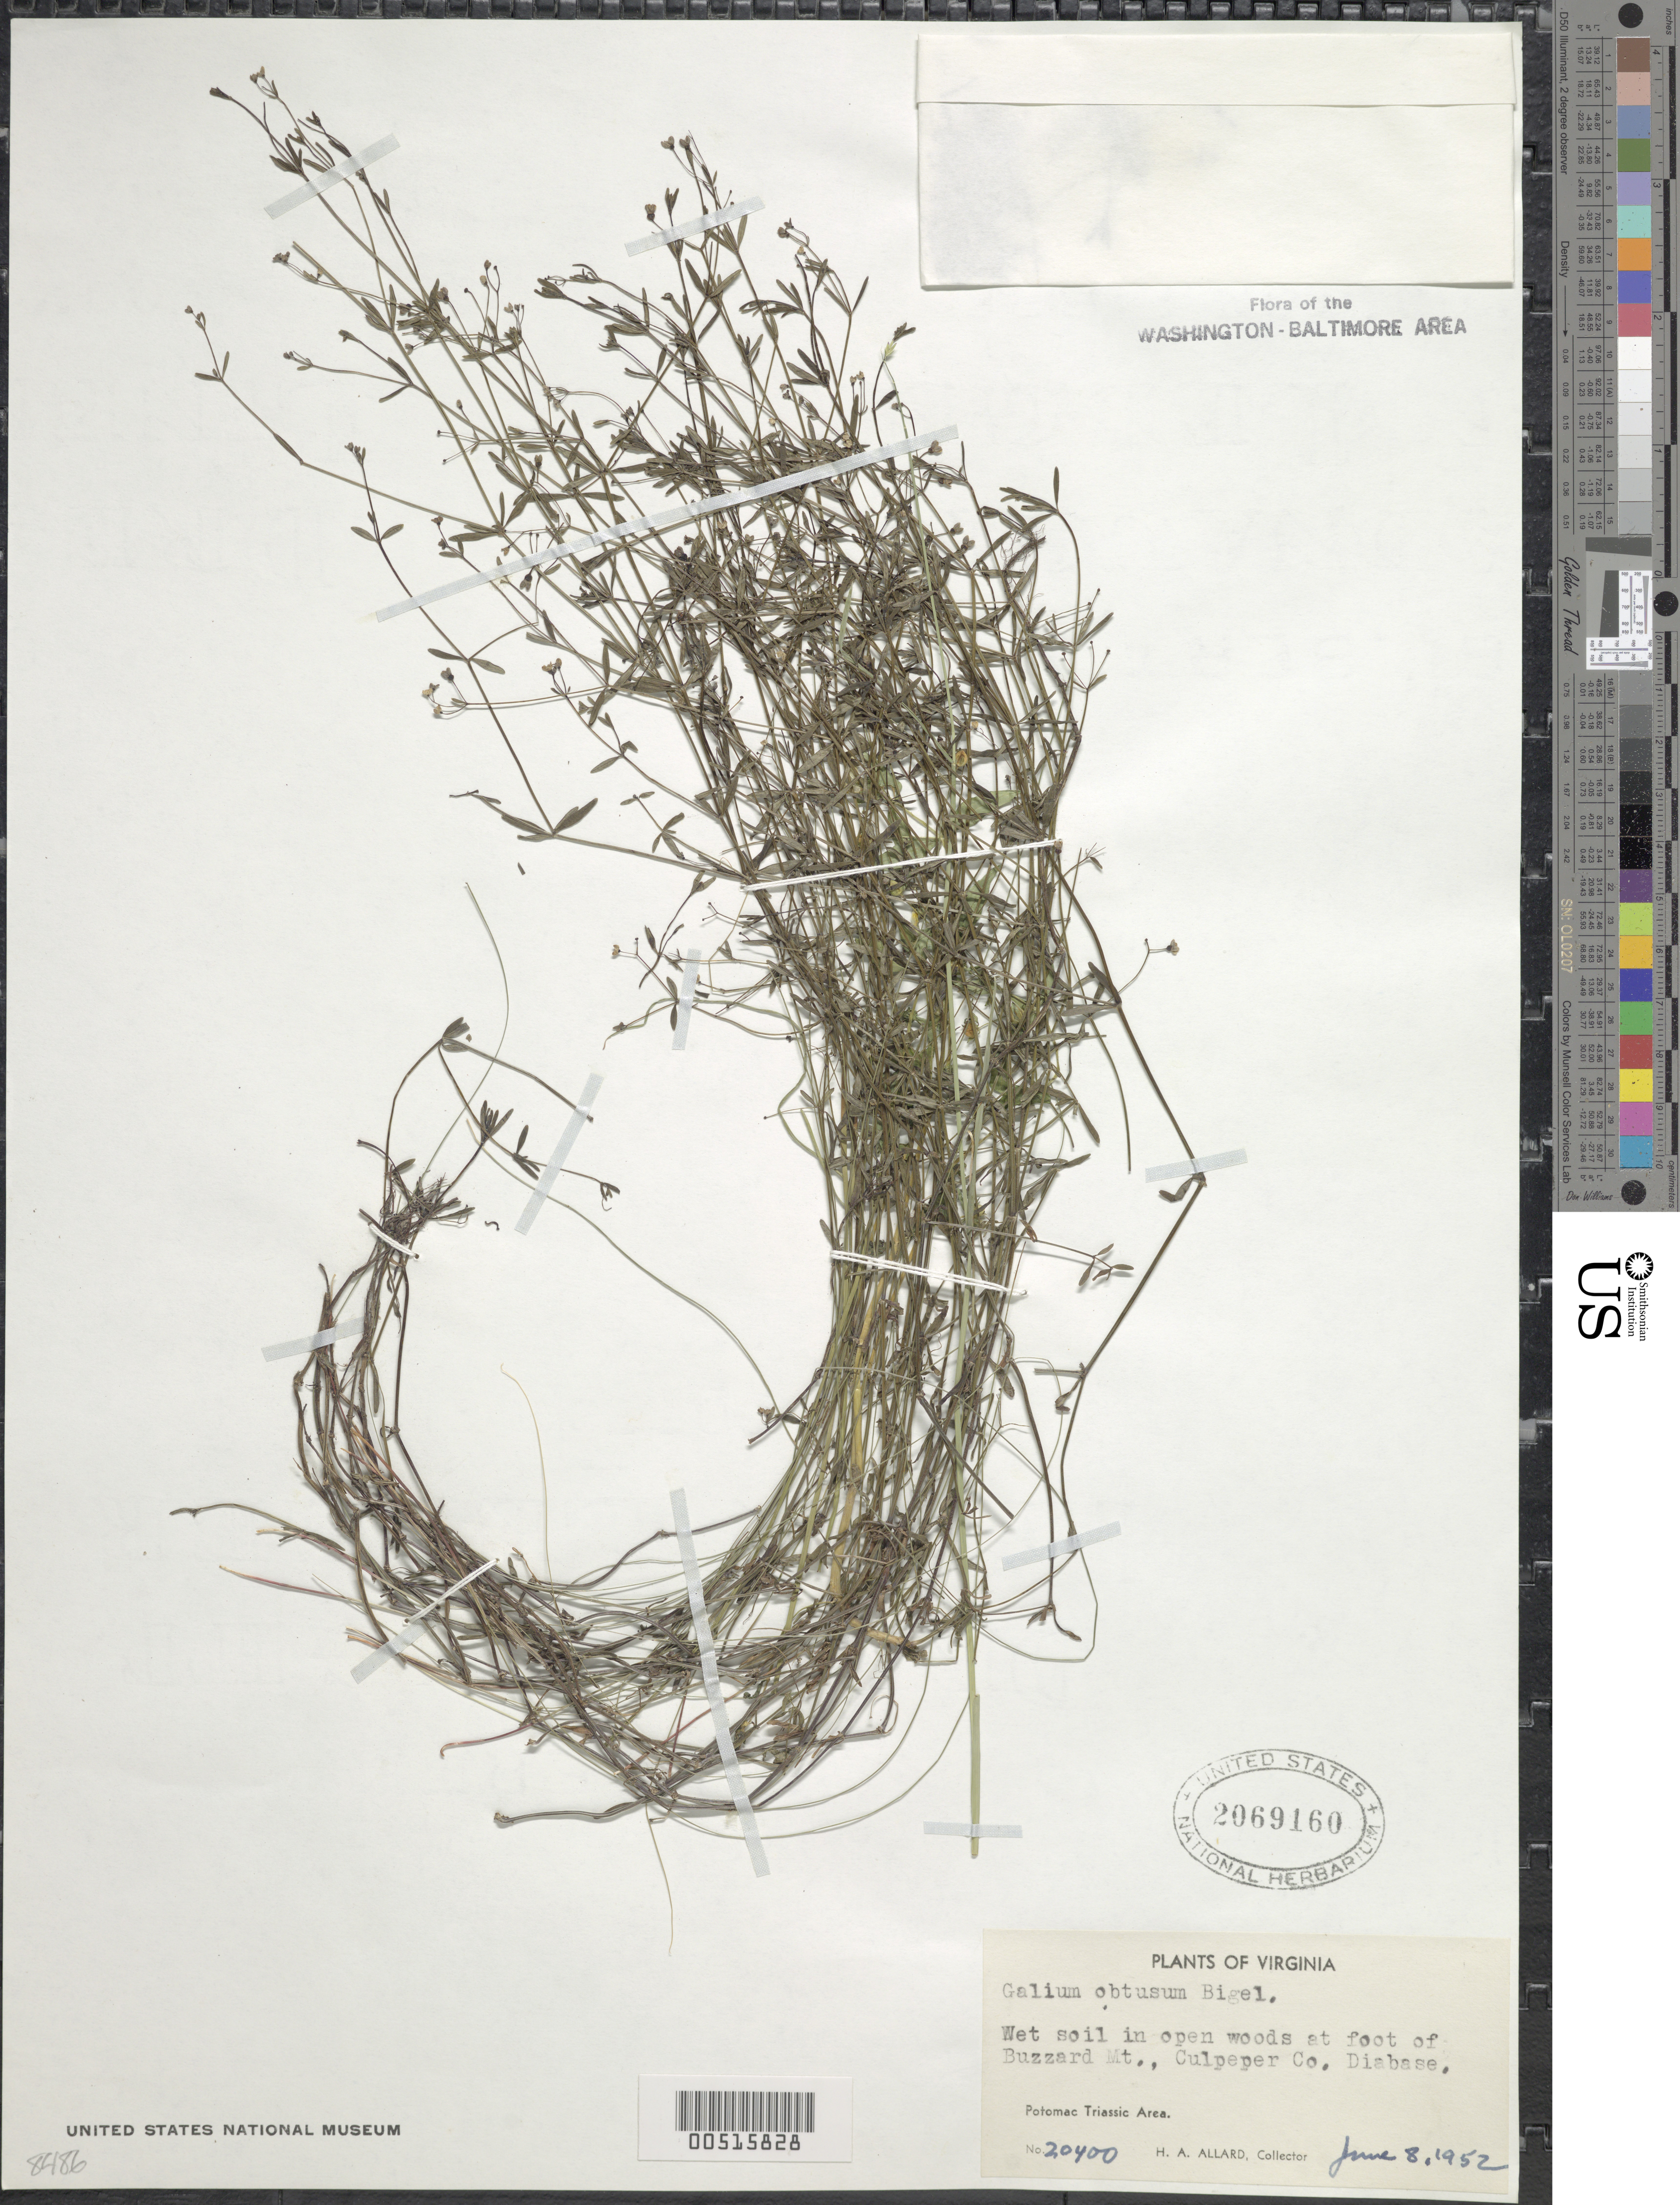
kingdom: Plantae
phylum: Tracheophyta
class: Magnoliopsida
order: Gentianales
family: Rubiaceae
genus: Galium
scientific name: Galium obtusum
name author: Bigelow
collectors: H. A. Allard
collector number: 20400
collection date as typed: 08 Jun 1952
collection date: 1952-06-08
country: United States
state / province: Virginia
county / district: Culpeper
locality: Buzzard Mt., foot of, Potomac Triassic area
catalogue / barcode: US 2069160